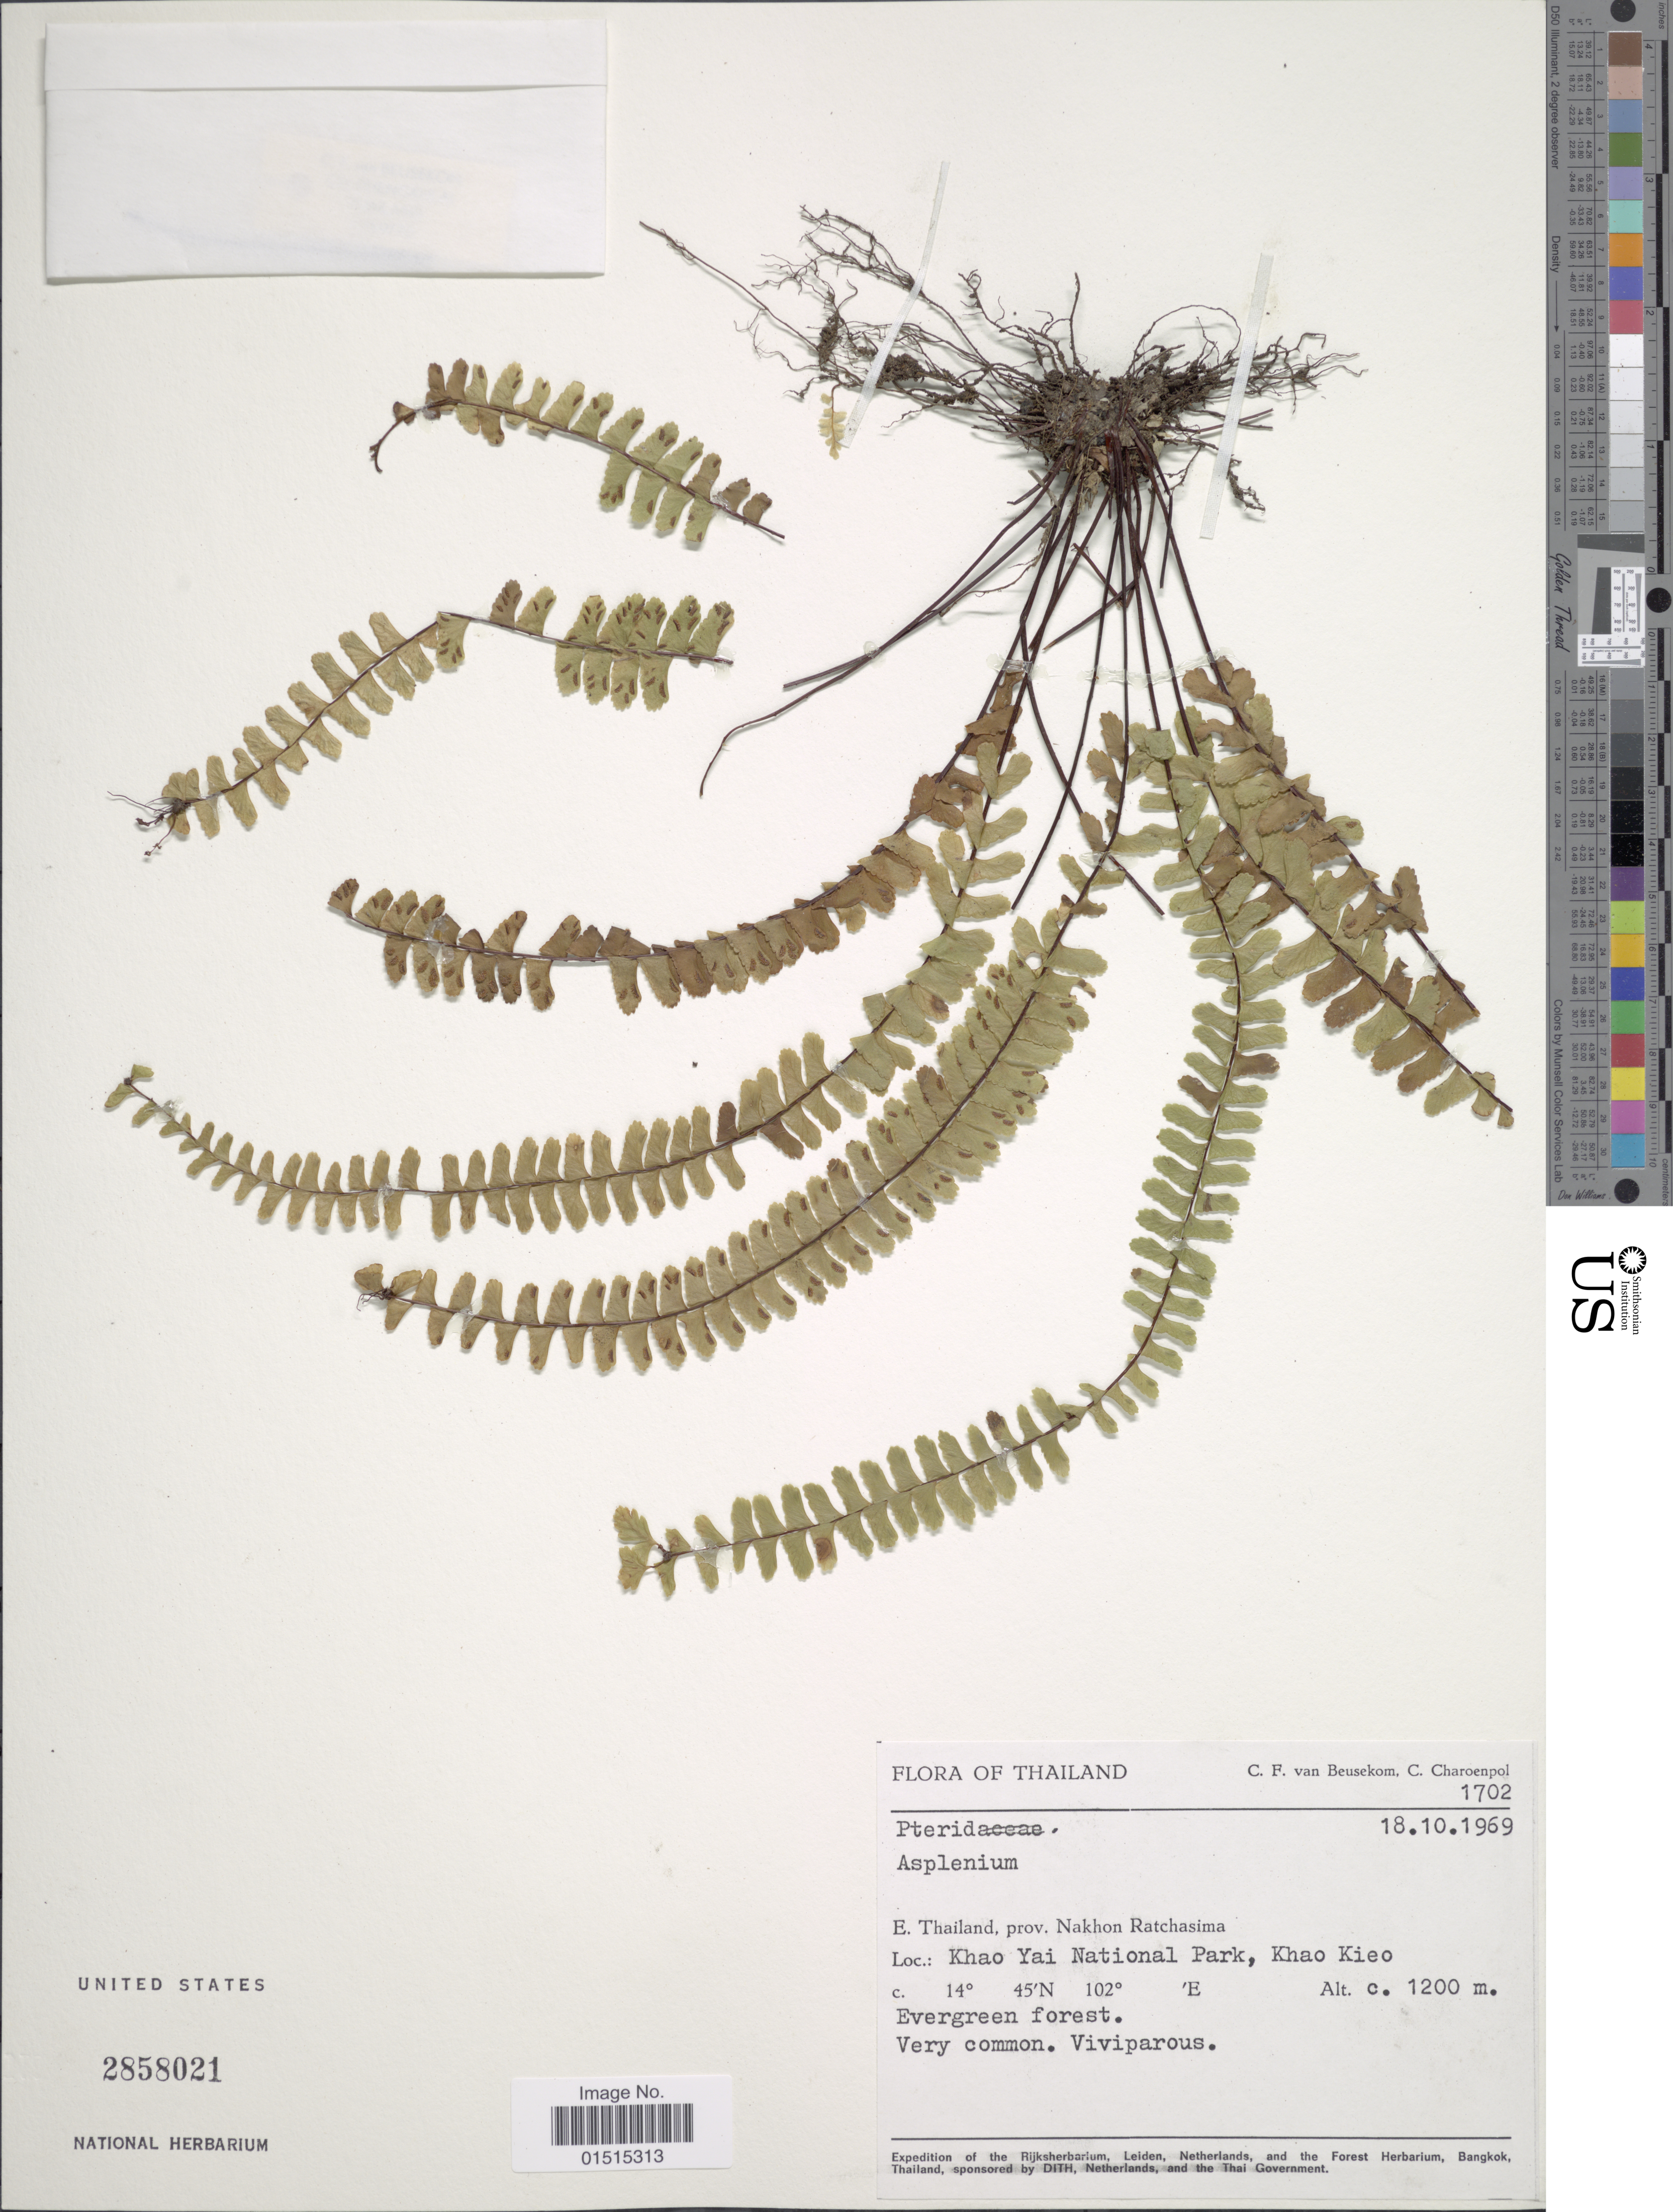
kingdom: Plantae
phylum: Tracheophyta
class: Polypodiopsida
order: Polypodiales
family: Aspleniaceae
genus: Asplenium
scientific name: Asplenium normale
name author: D. Don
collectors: C. van Beusecom & C. Charoenphol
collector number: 1702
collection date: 1969-10-18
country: Thailand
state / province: Nakhon Ratchasima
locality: Khao Yai National Park, Khao Kieo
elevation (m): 1200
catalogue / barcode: US 2858021